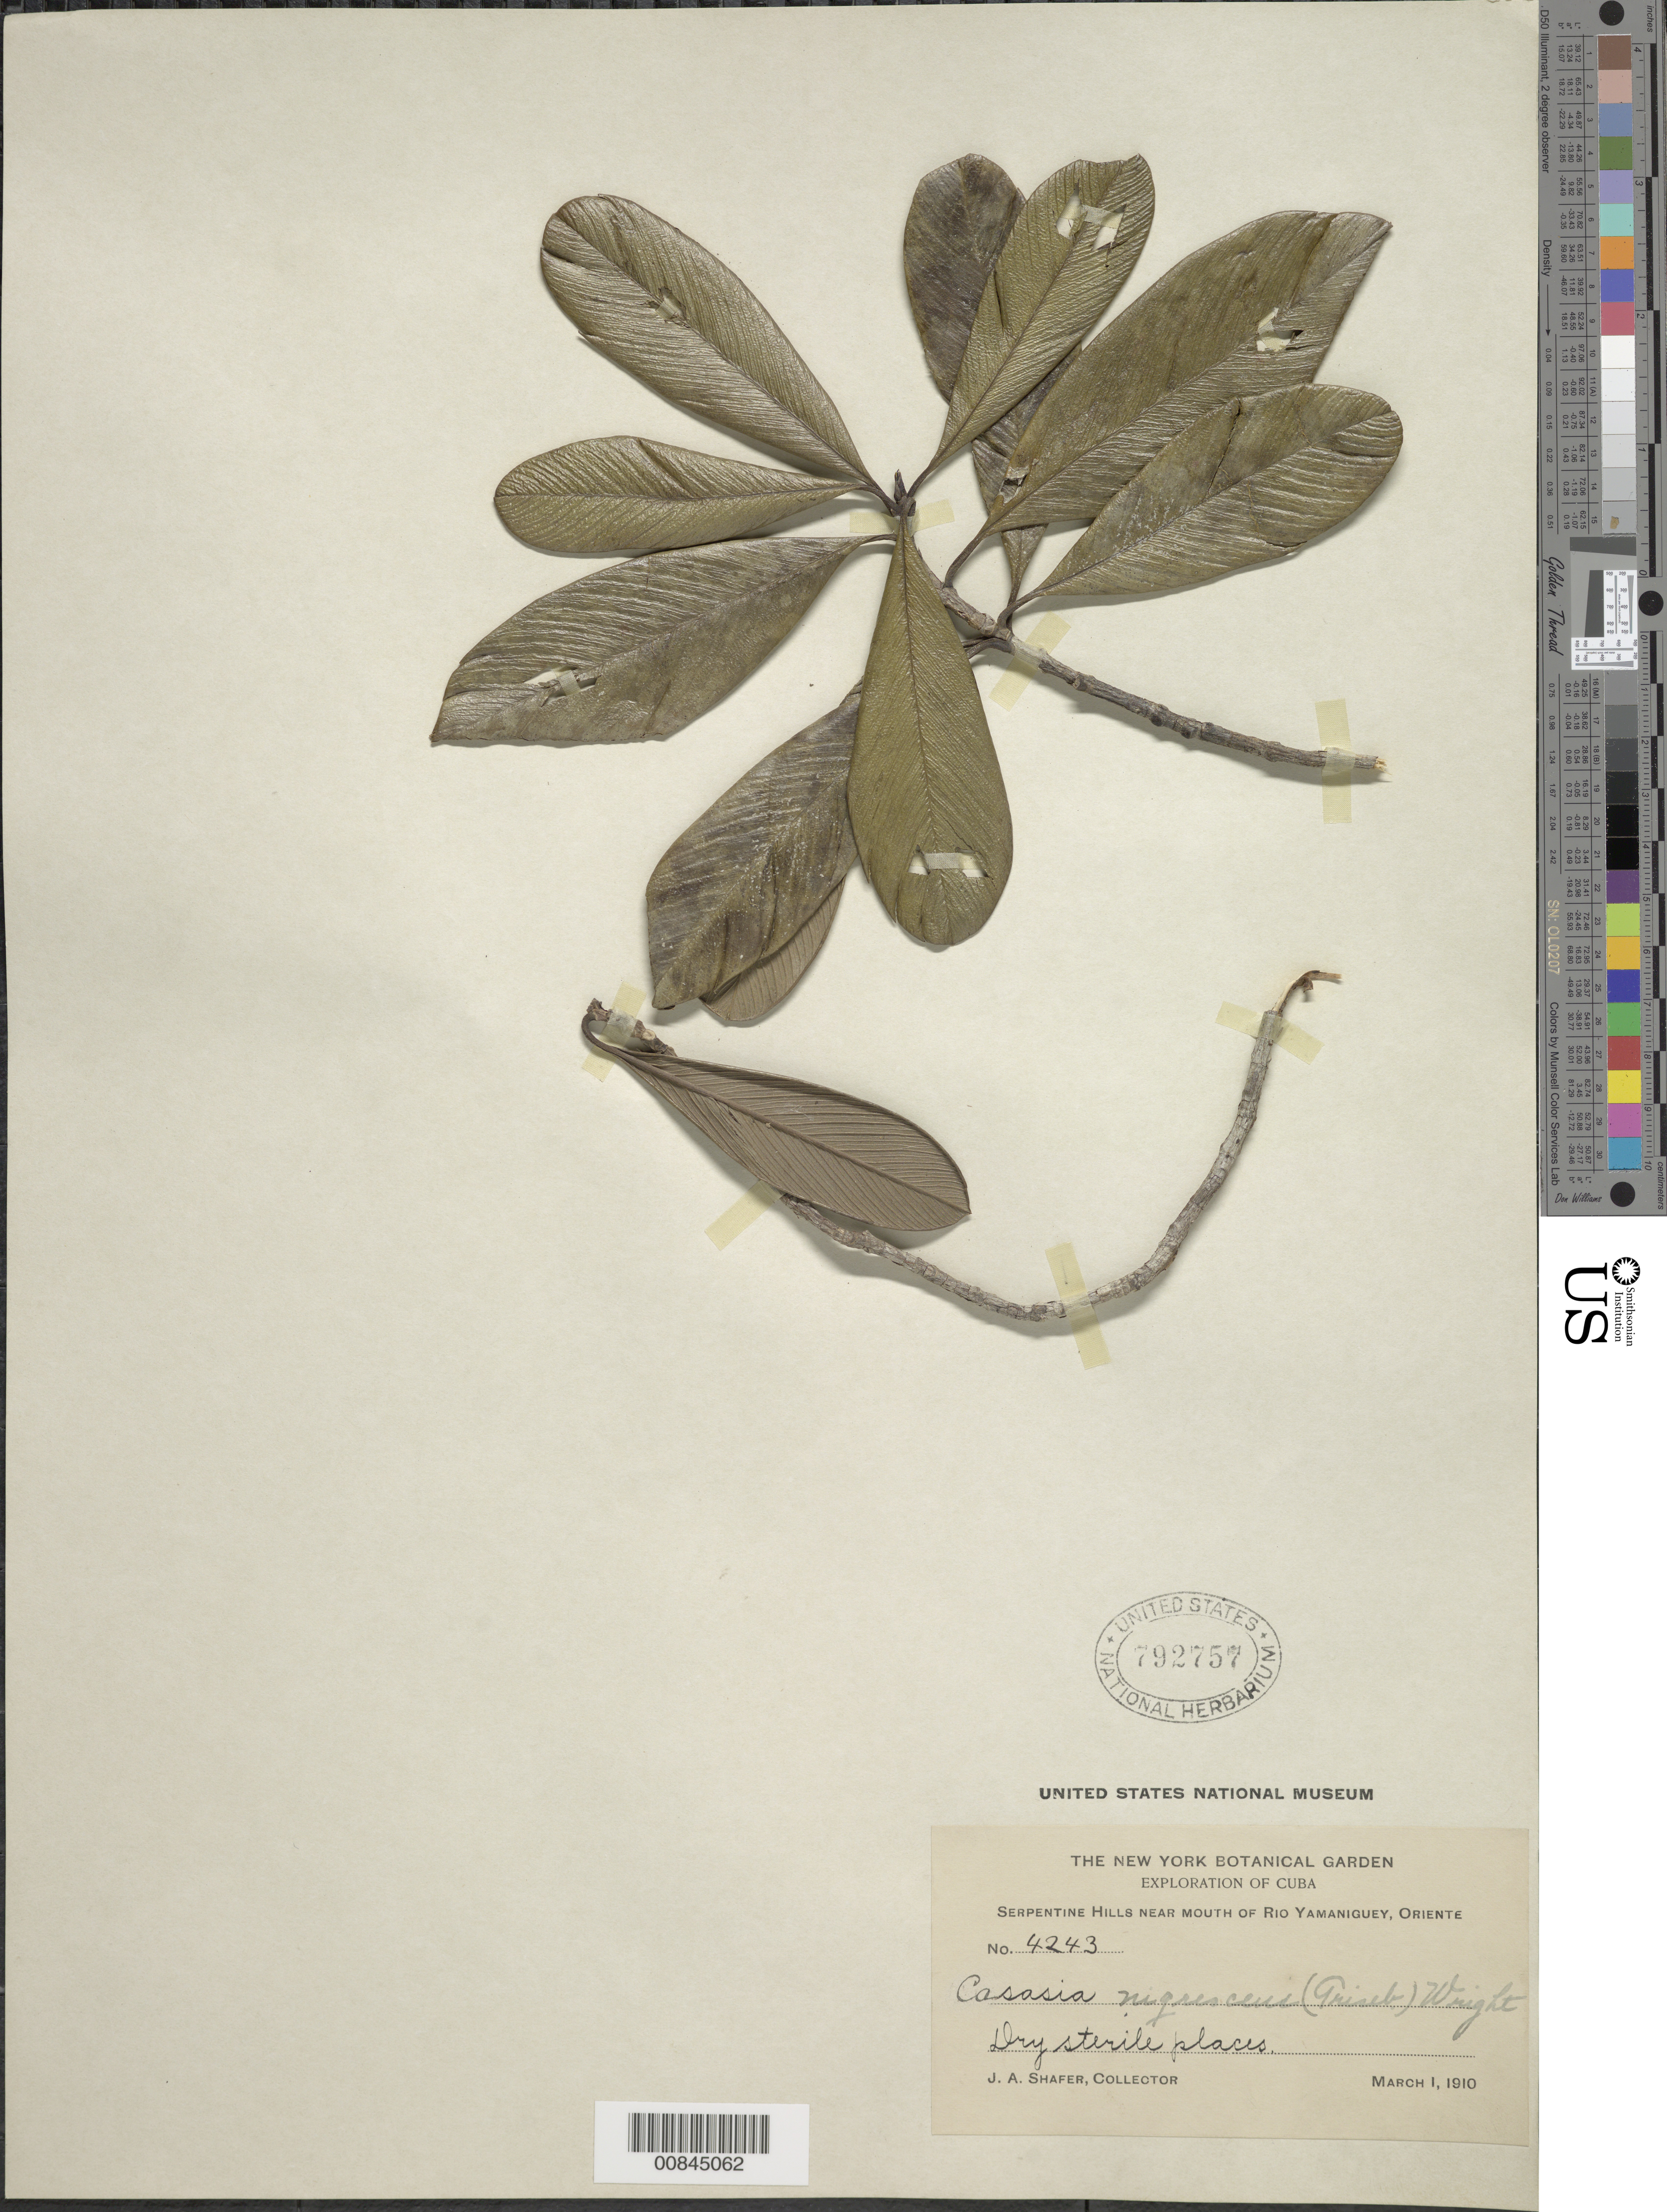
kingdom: Plantae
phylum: Tracheophyta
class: Magnoliopsida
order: Gentianales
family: Rubiaceae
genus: Casasia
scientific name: Casasia nigrescens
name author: (Griseb.) C. Wright ex Rob.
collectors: J. A. Shafer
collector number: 4243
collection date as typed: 01 Mar 1910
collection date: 1910-03-01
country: Cuba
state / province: Oriente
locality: Hills near mouth of Rio Yamaniguey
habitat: Serpentine hills near mouth of river. Dry sterile places.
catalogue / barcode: US 792757